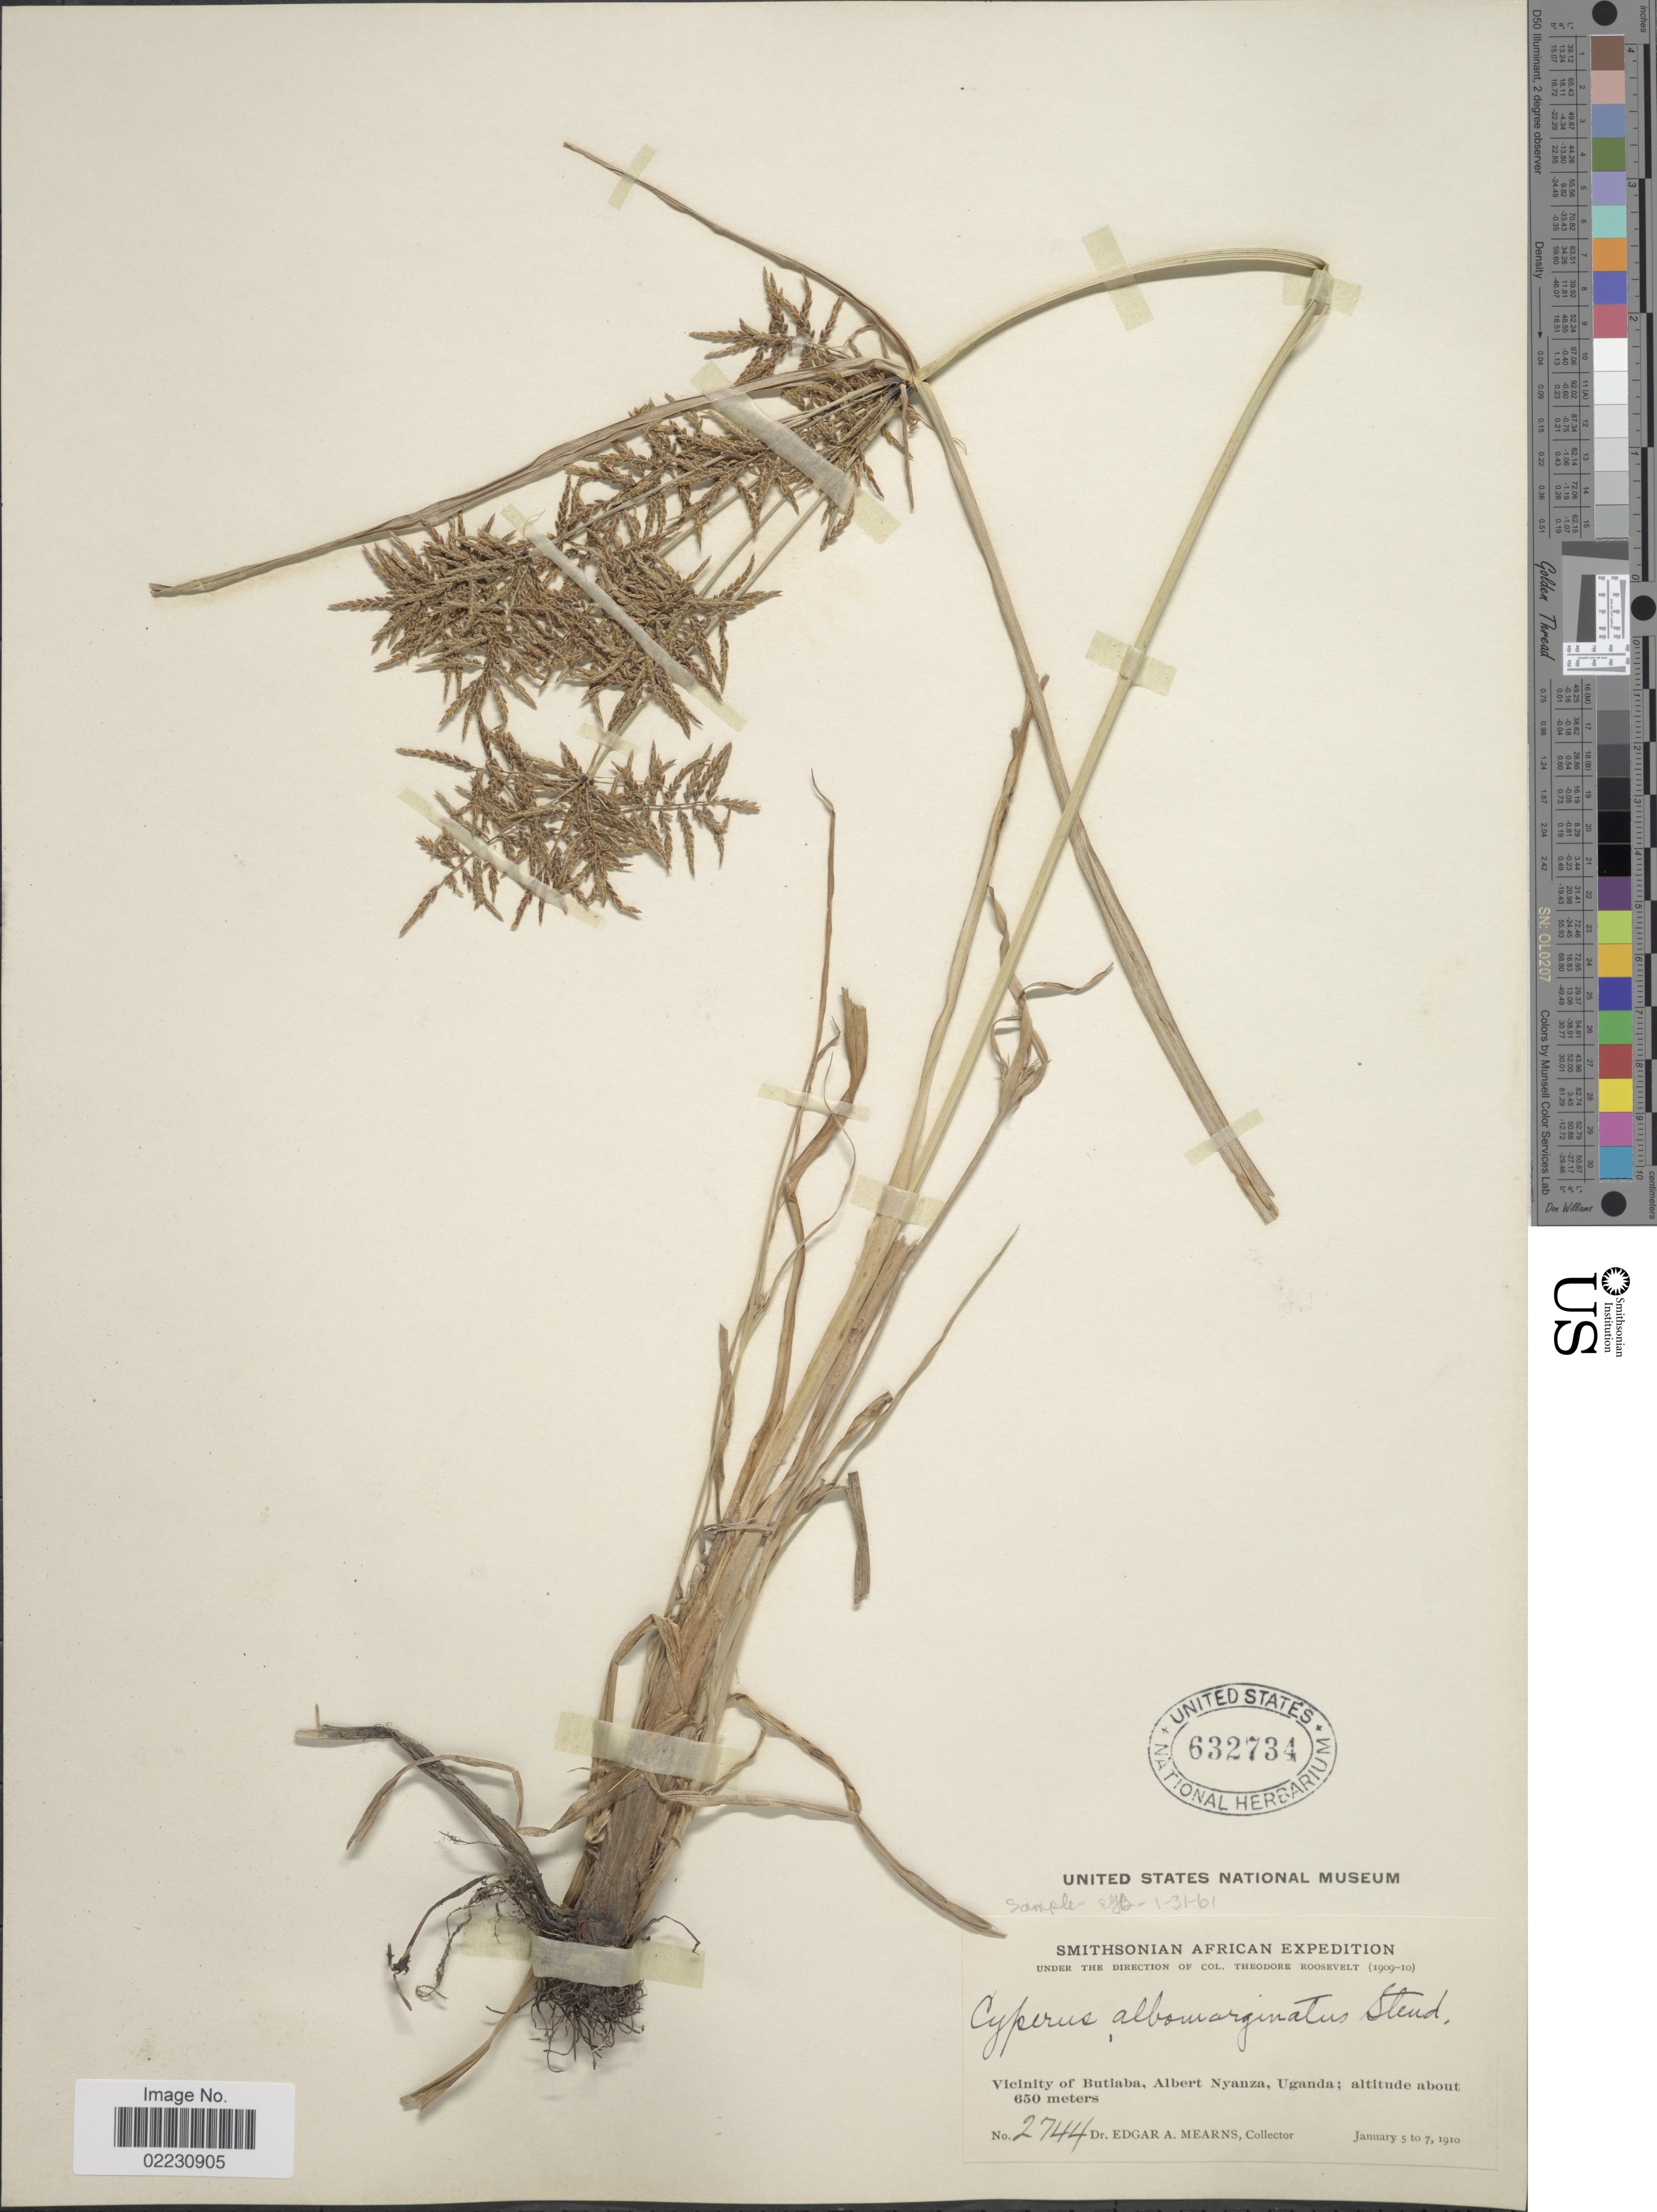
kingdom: Plantae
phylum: Tracheophyta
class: Liliopsida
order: Poales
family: Cyperaceae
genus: Cyperus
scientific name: Cyperus macrostachyos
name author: Lam.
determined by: Strong, Mark T., (BOT), Smithsonian Institution - National Museum of Natural History (UNITED STATES)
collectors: E. A. Mearns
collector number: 2744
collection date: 1910-01-05/1910-01-07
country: Uganda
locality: Vicinity of Butiaba, Albert Nyanza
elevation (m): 650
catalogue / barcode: US 632734